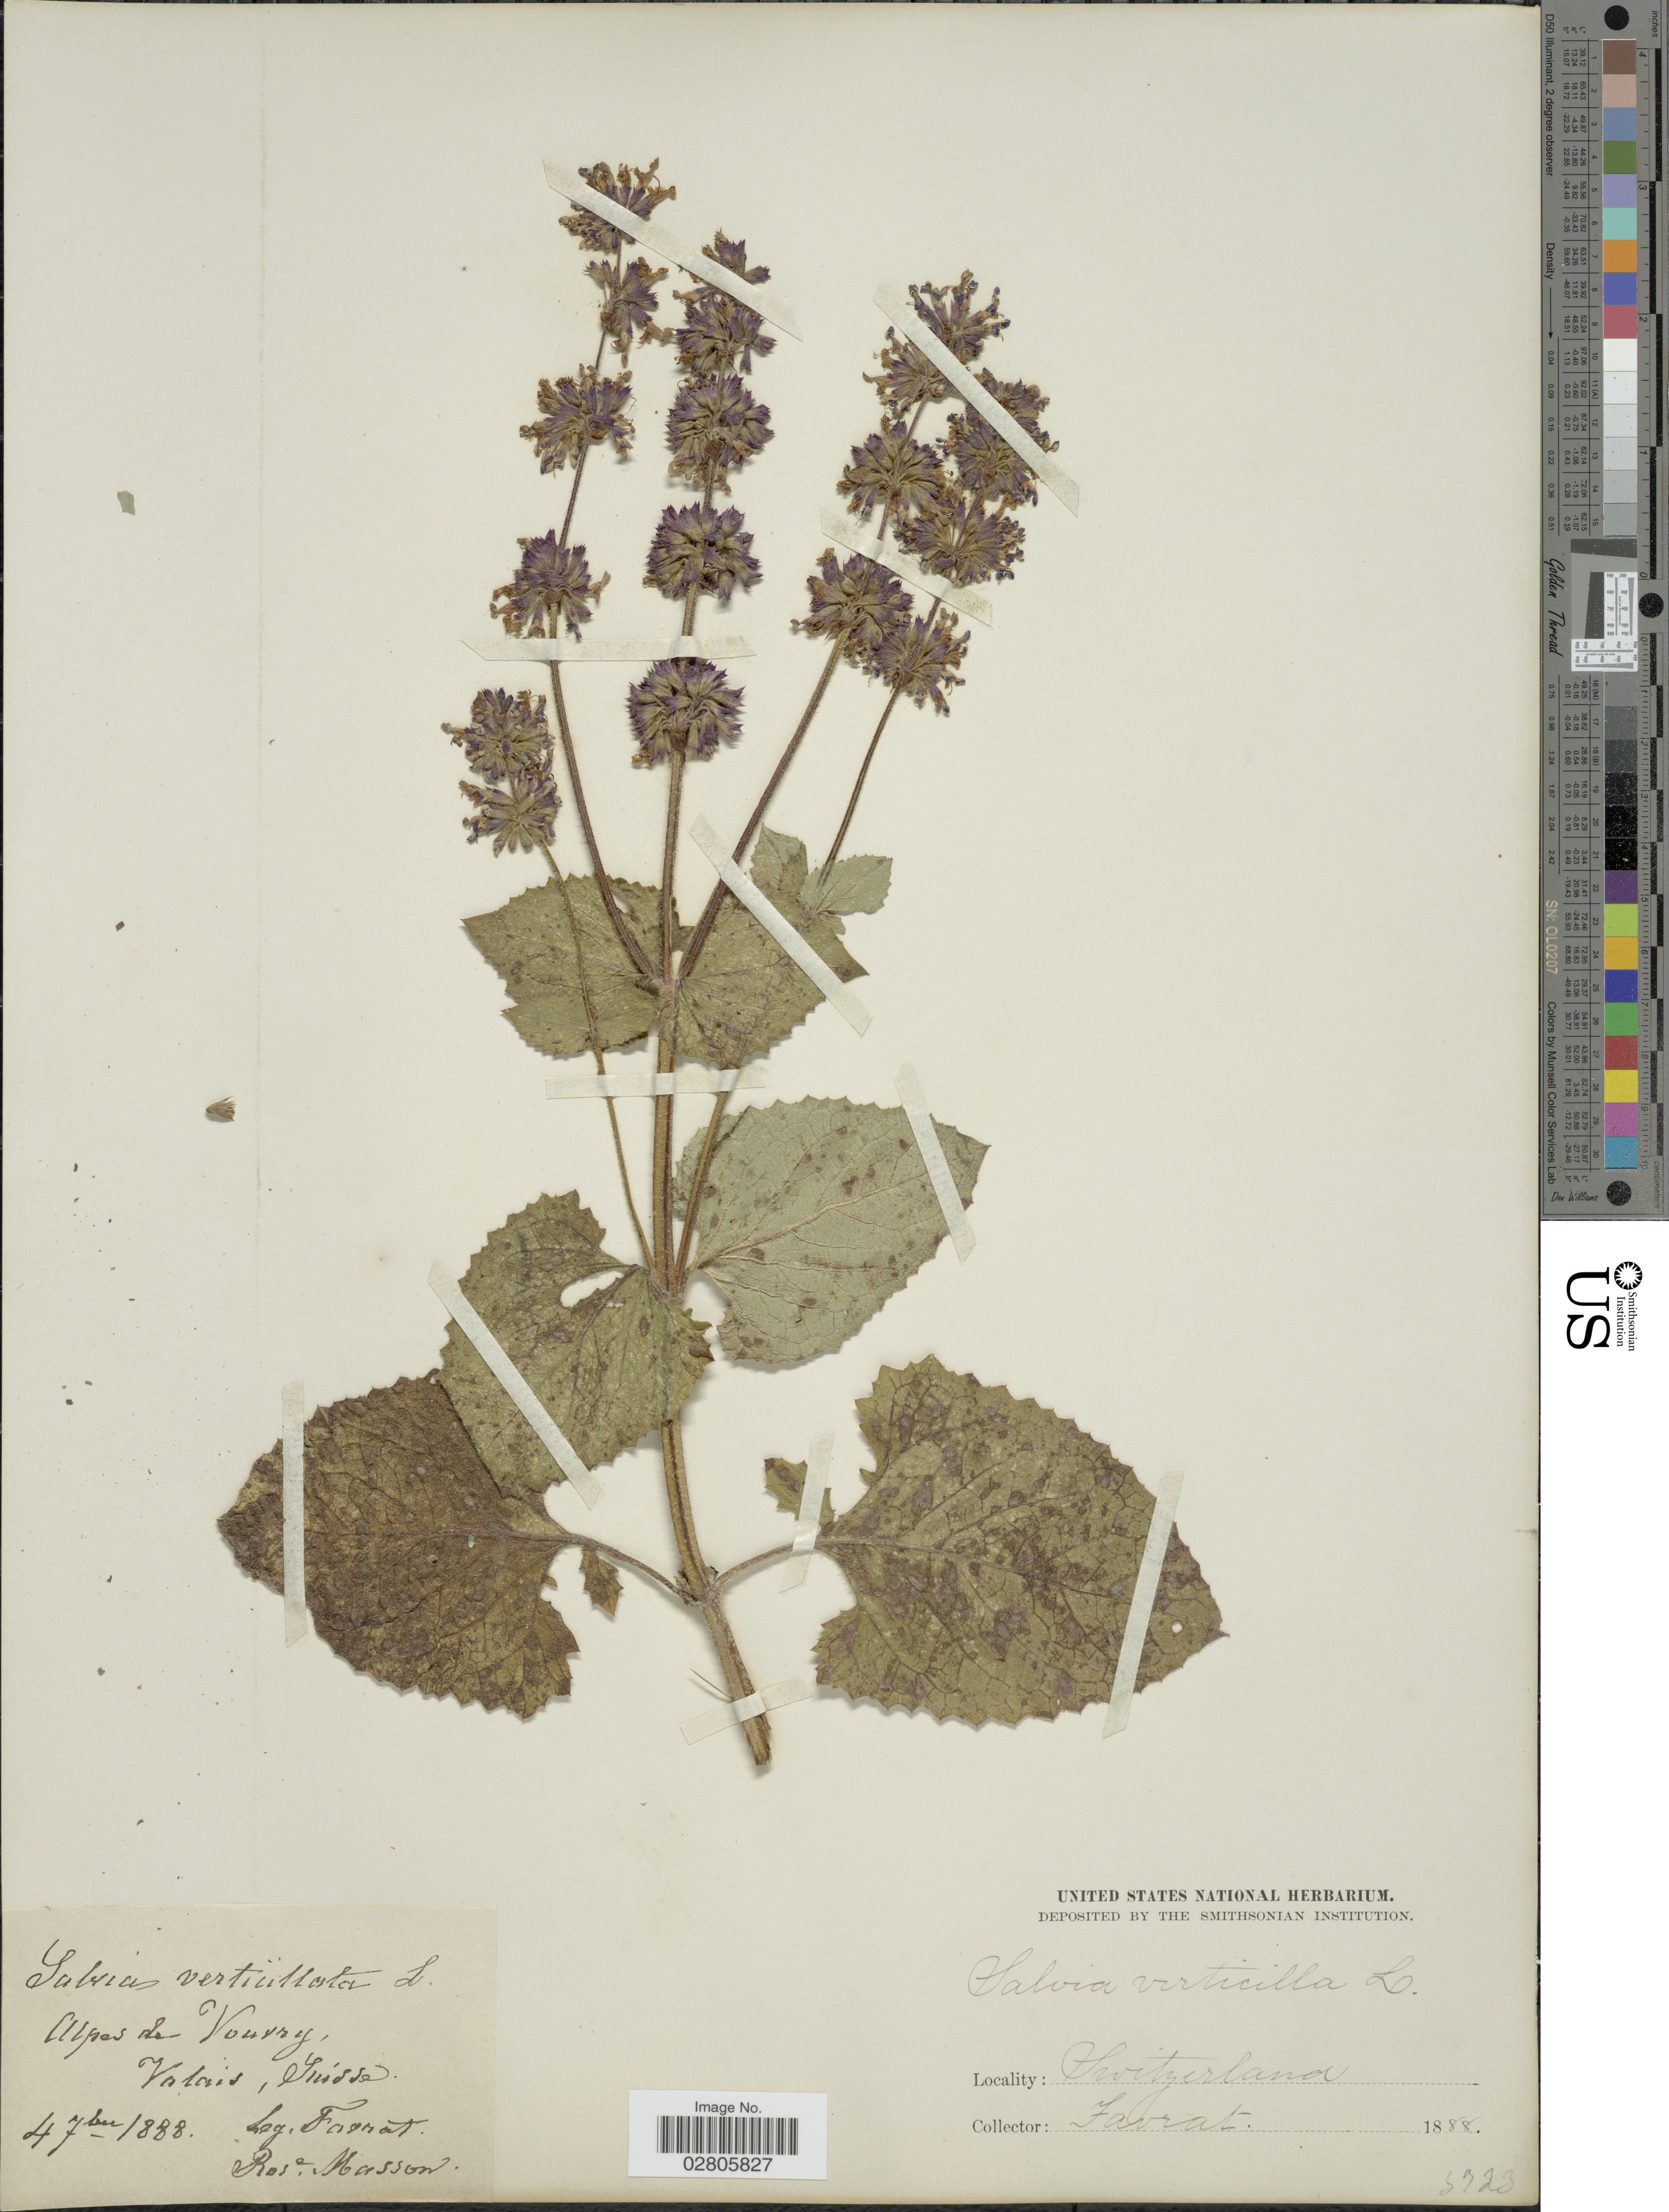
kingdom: Plantae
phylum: Tracheophyta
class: Magnoliopsida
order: Lamiales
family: Lamiaceae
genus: Salvia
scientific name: Salvia verticillata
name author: L.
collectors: L. Favrat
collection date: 1888-09-04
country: Switzerland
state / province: Valais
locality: Alpes de Vouvry, Valais, Suisse.